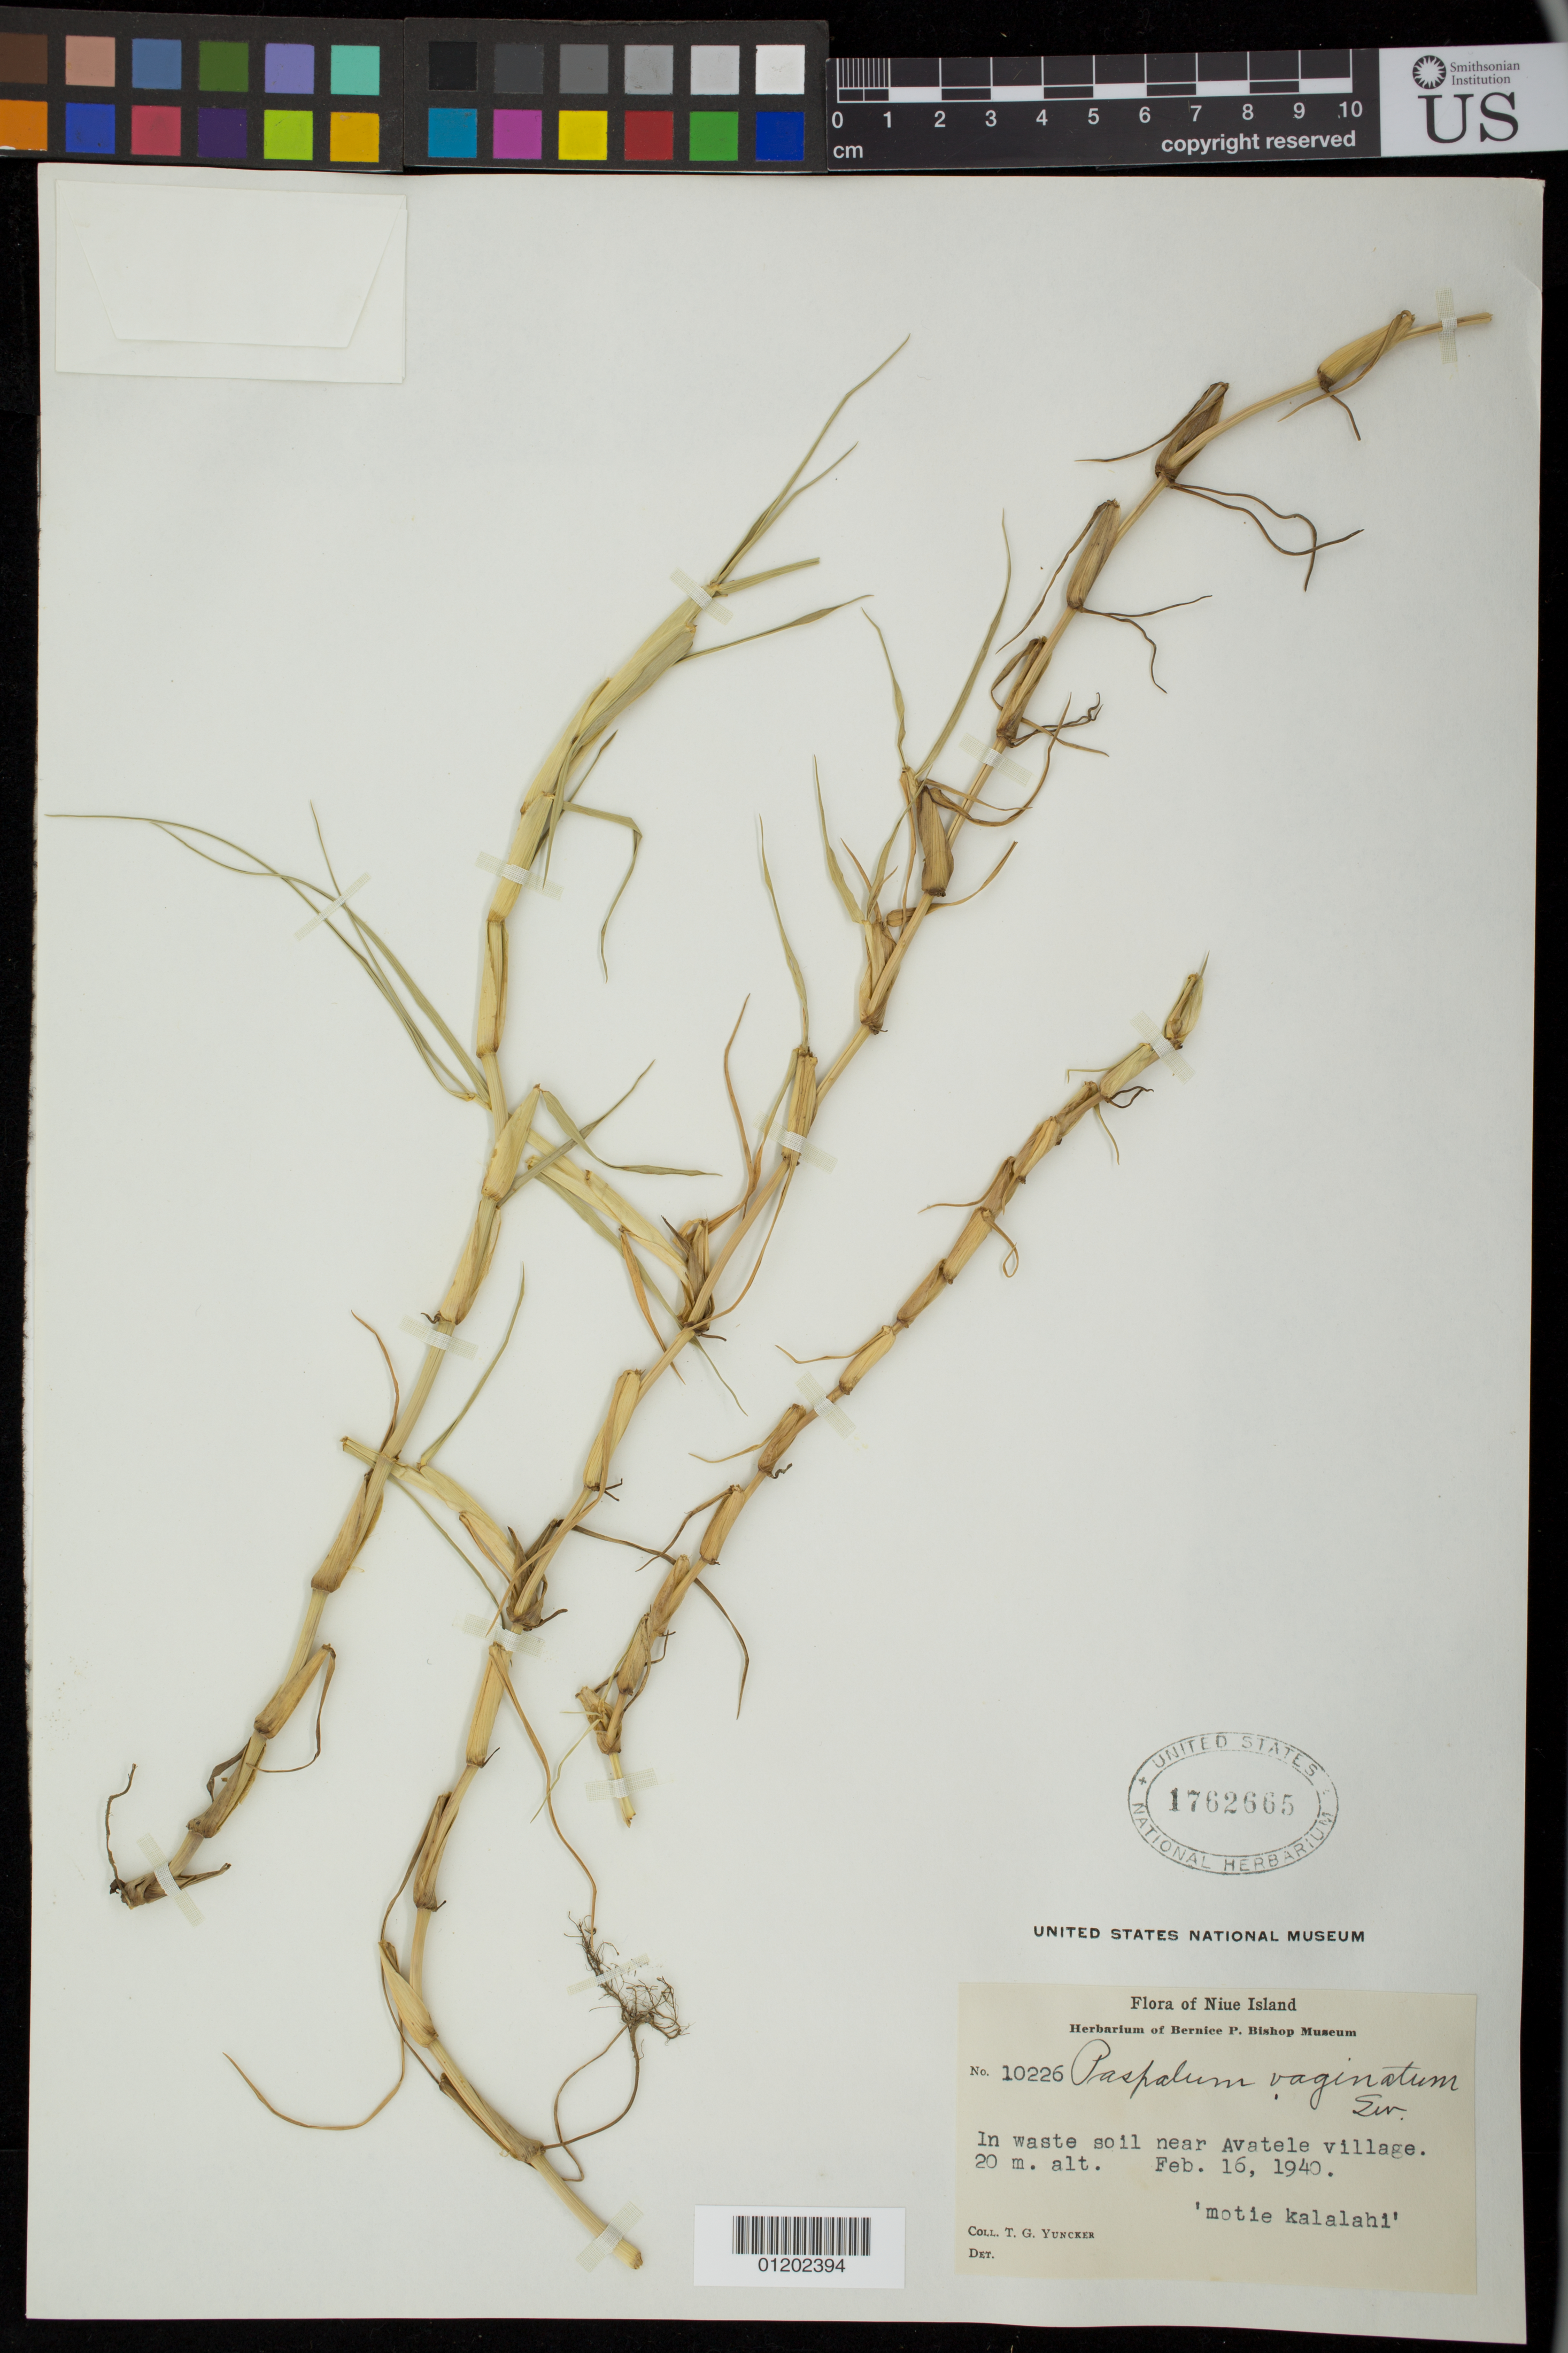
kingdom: Plantae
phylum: Tracheophyta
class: Liliopsida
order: Poales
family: Poaceae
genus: Paspalum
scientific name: Paspalum vaginatum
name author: Sw.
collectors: T. G. Yuncker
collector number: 10226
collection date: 1940-02-16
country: Niue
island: Niue Island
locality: near Avatele Village.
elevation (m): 20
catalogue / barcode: US 1762665